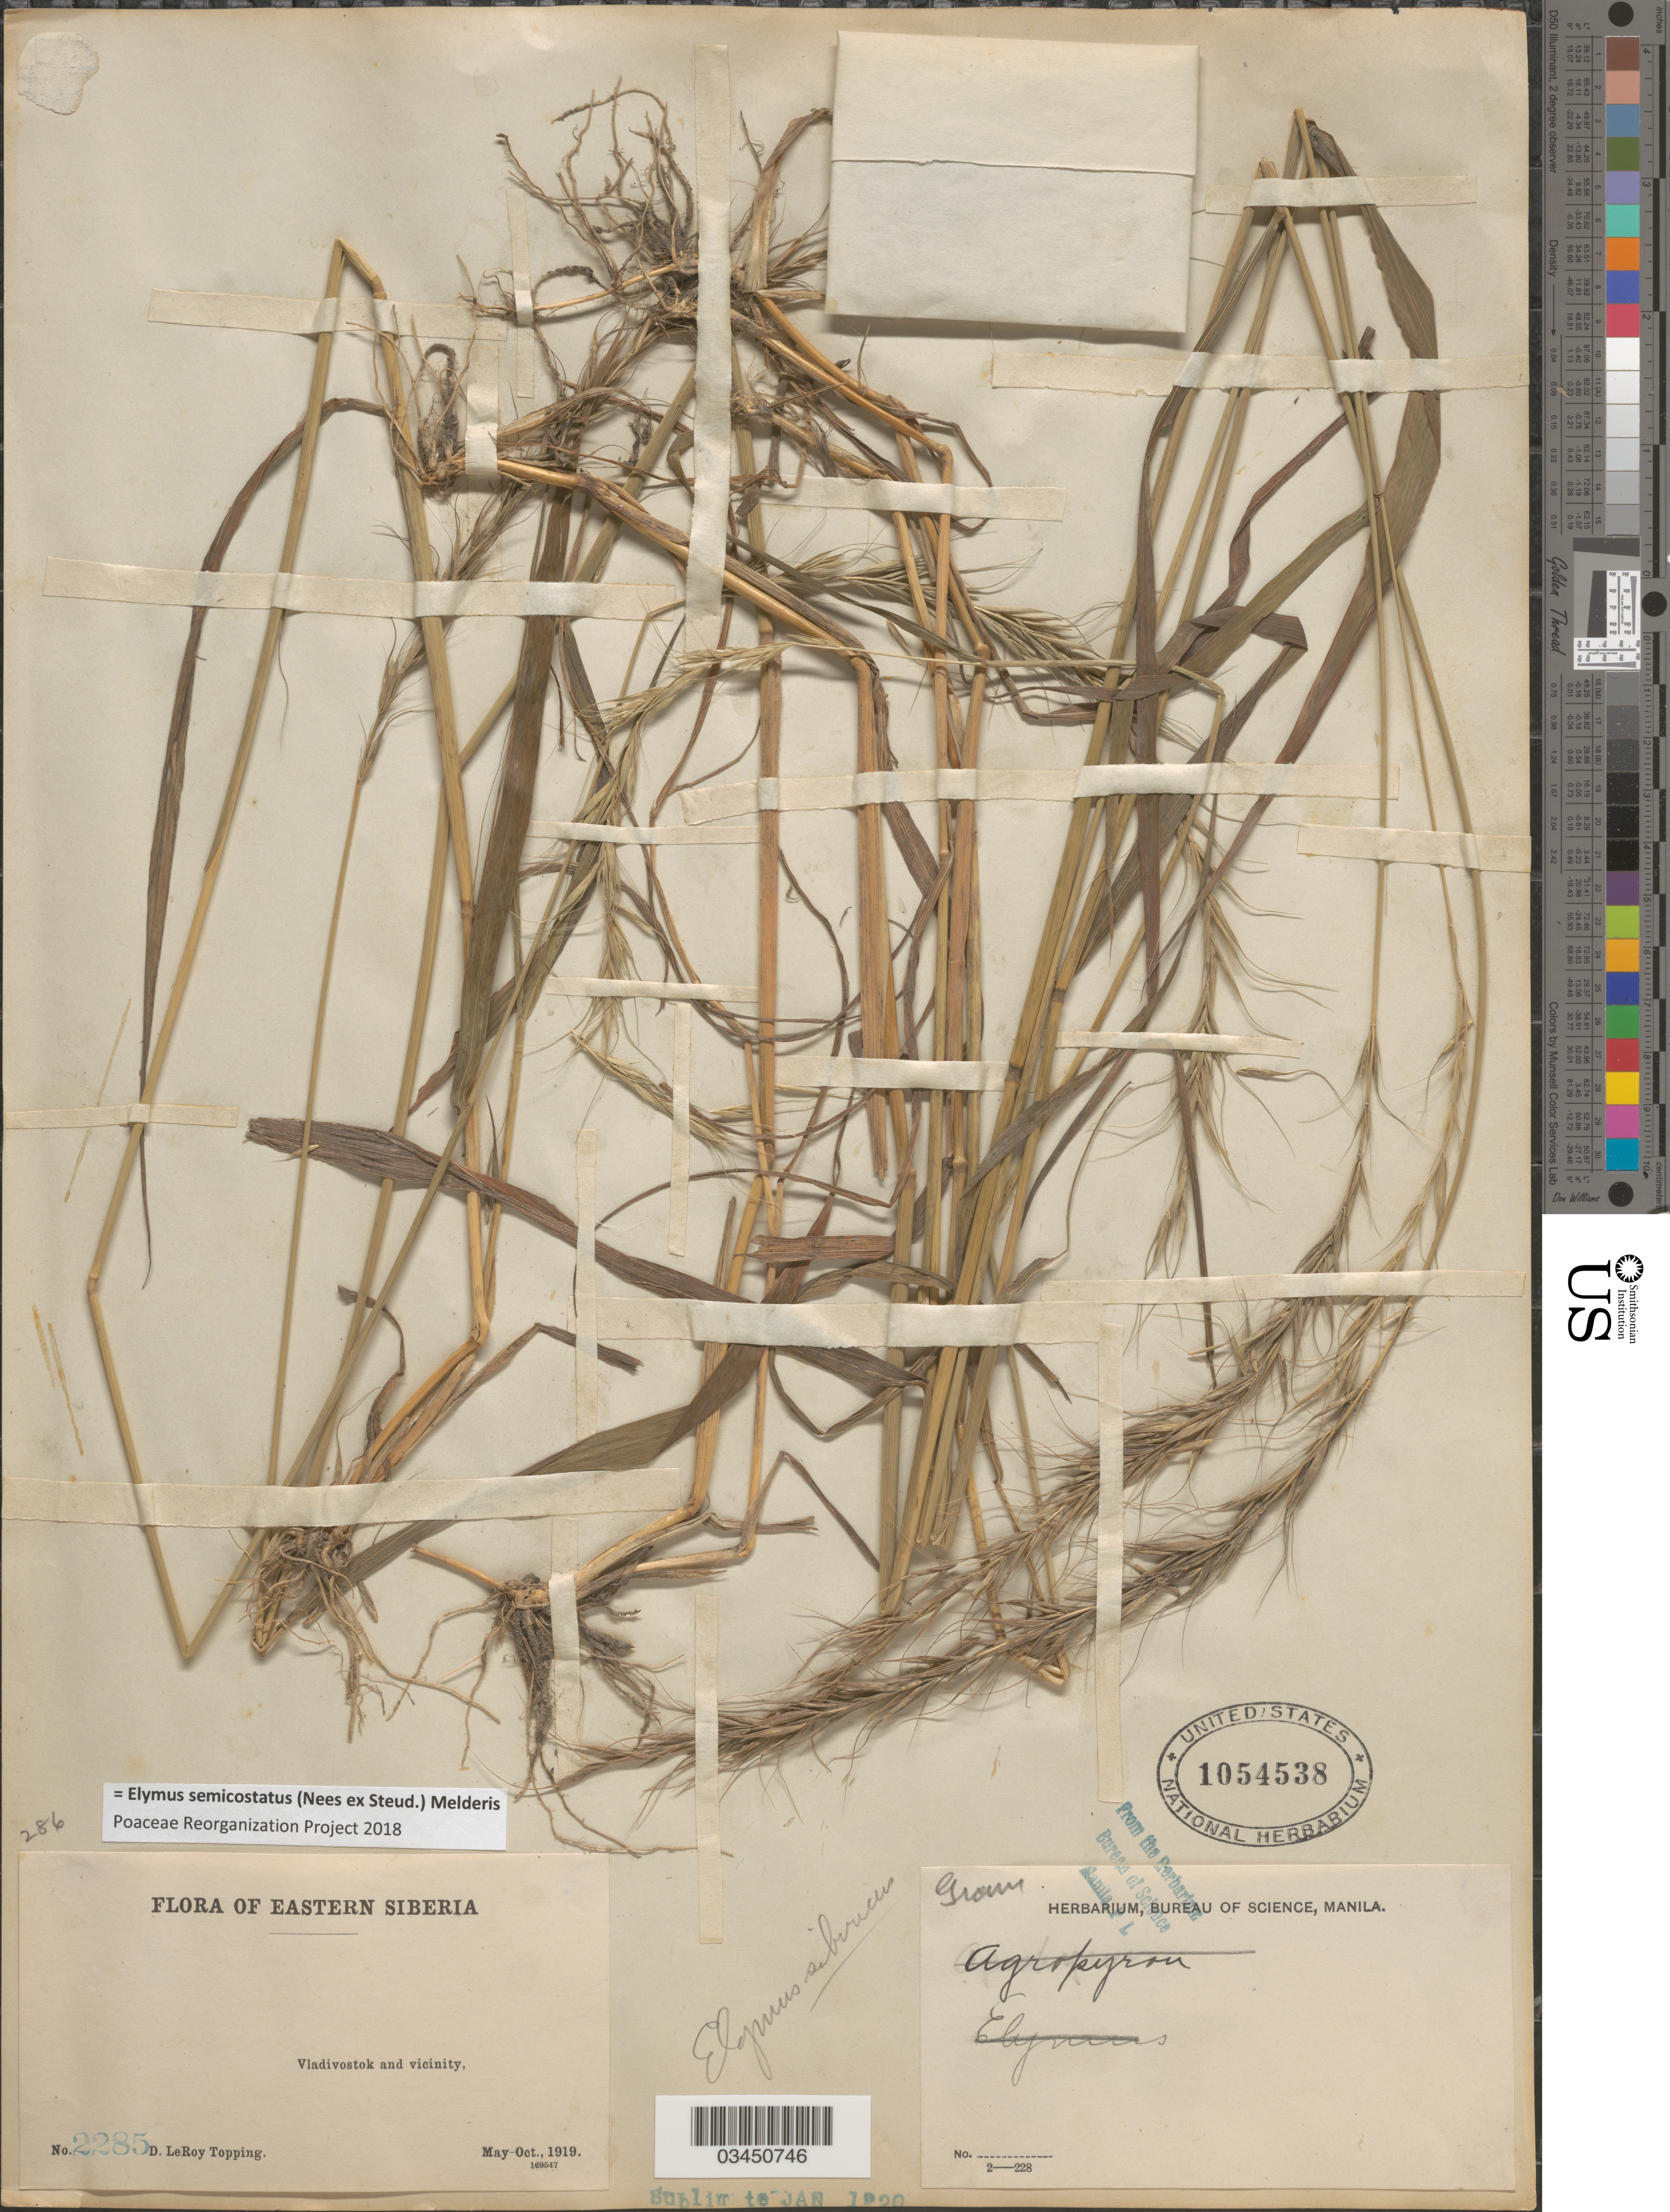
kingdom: Plantae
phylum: Tracheophyta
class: Liliopsida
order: Poales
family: Poaceae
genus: Elymus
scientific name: Elymus semicostatus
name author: (Nees ex Steud.) Melderis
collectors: D. L. Topping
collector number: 2285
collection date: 1919-05/1919-10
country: Russian Federation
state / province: Primorsky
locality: Eastern Siberia. Vladivostok and vicinity.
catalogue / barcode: US 1054538